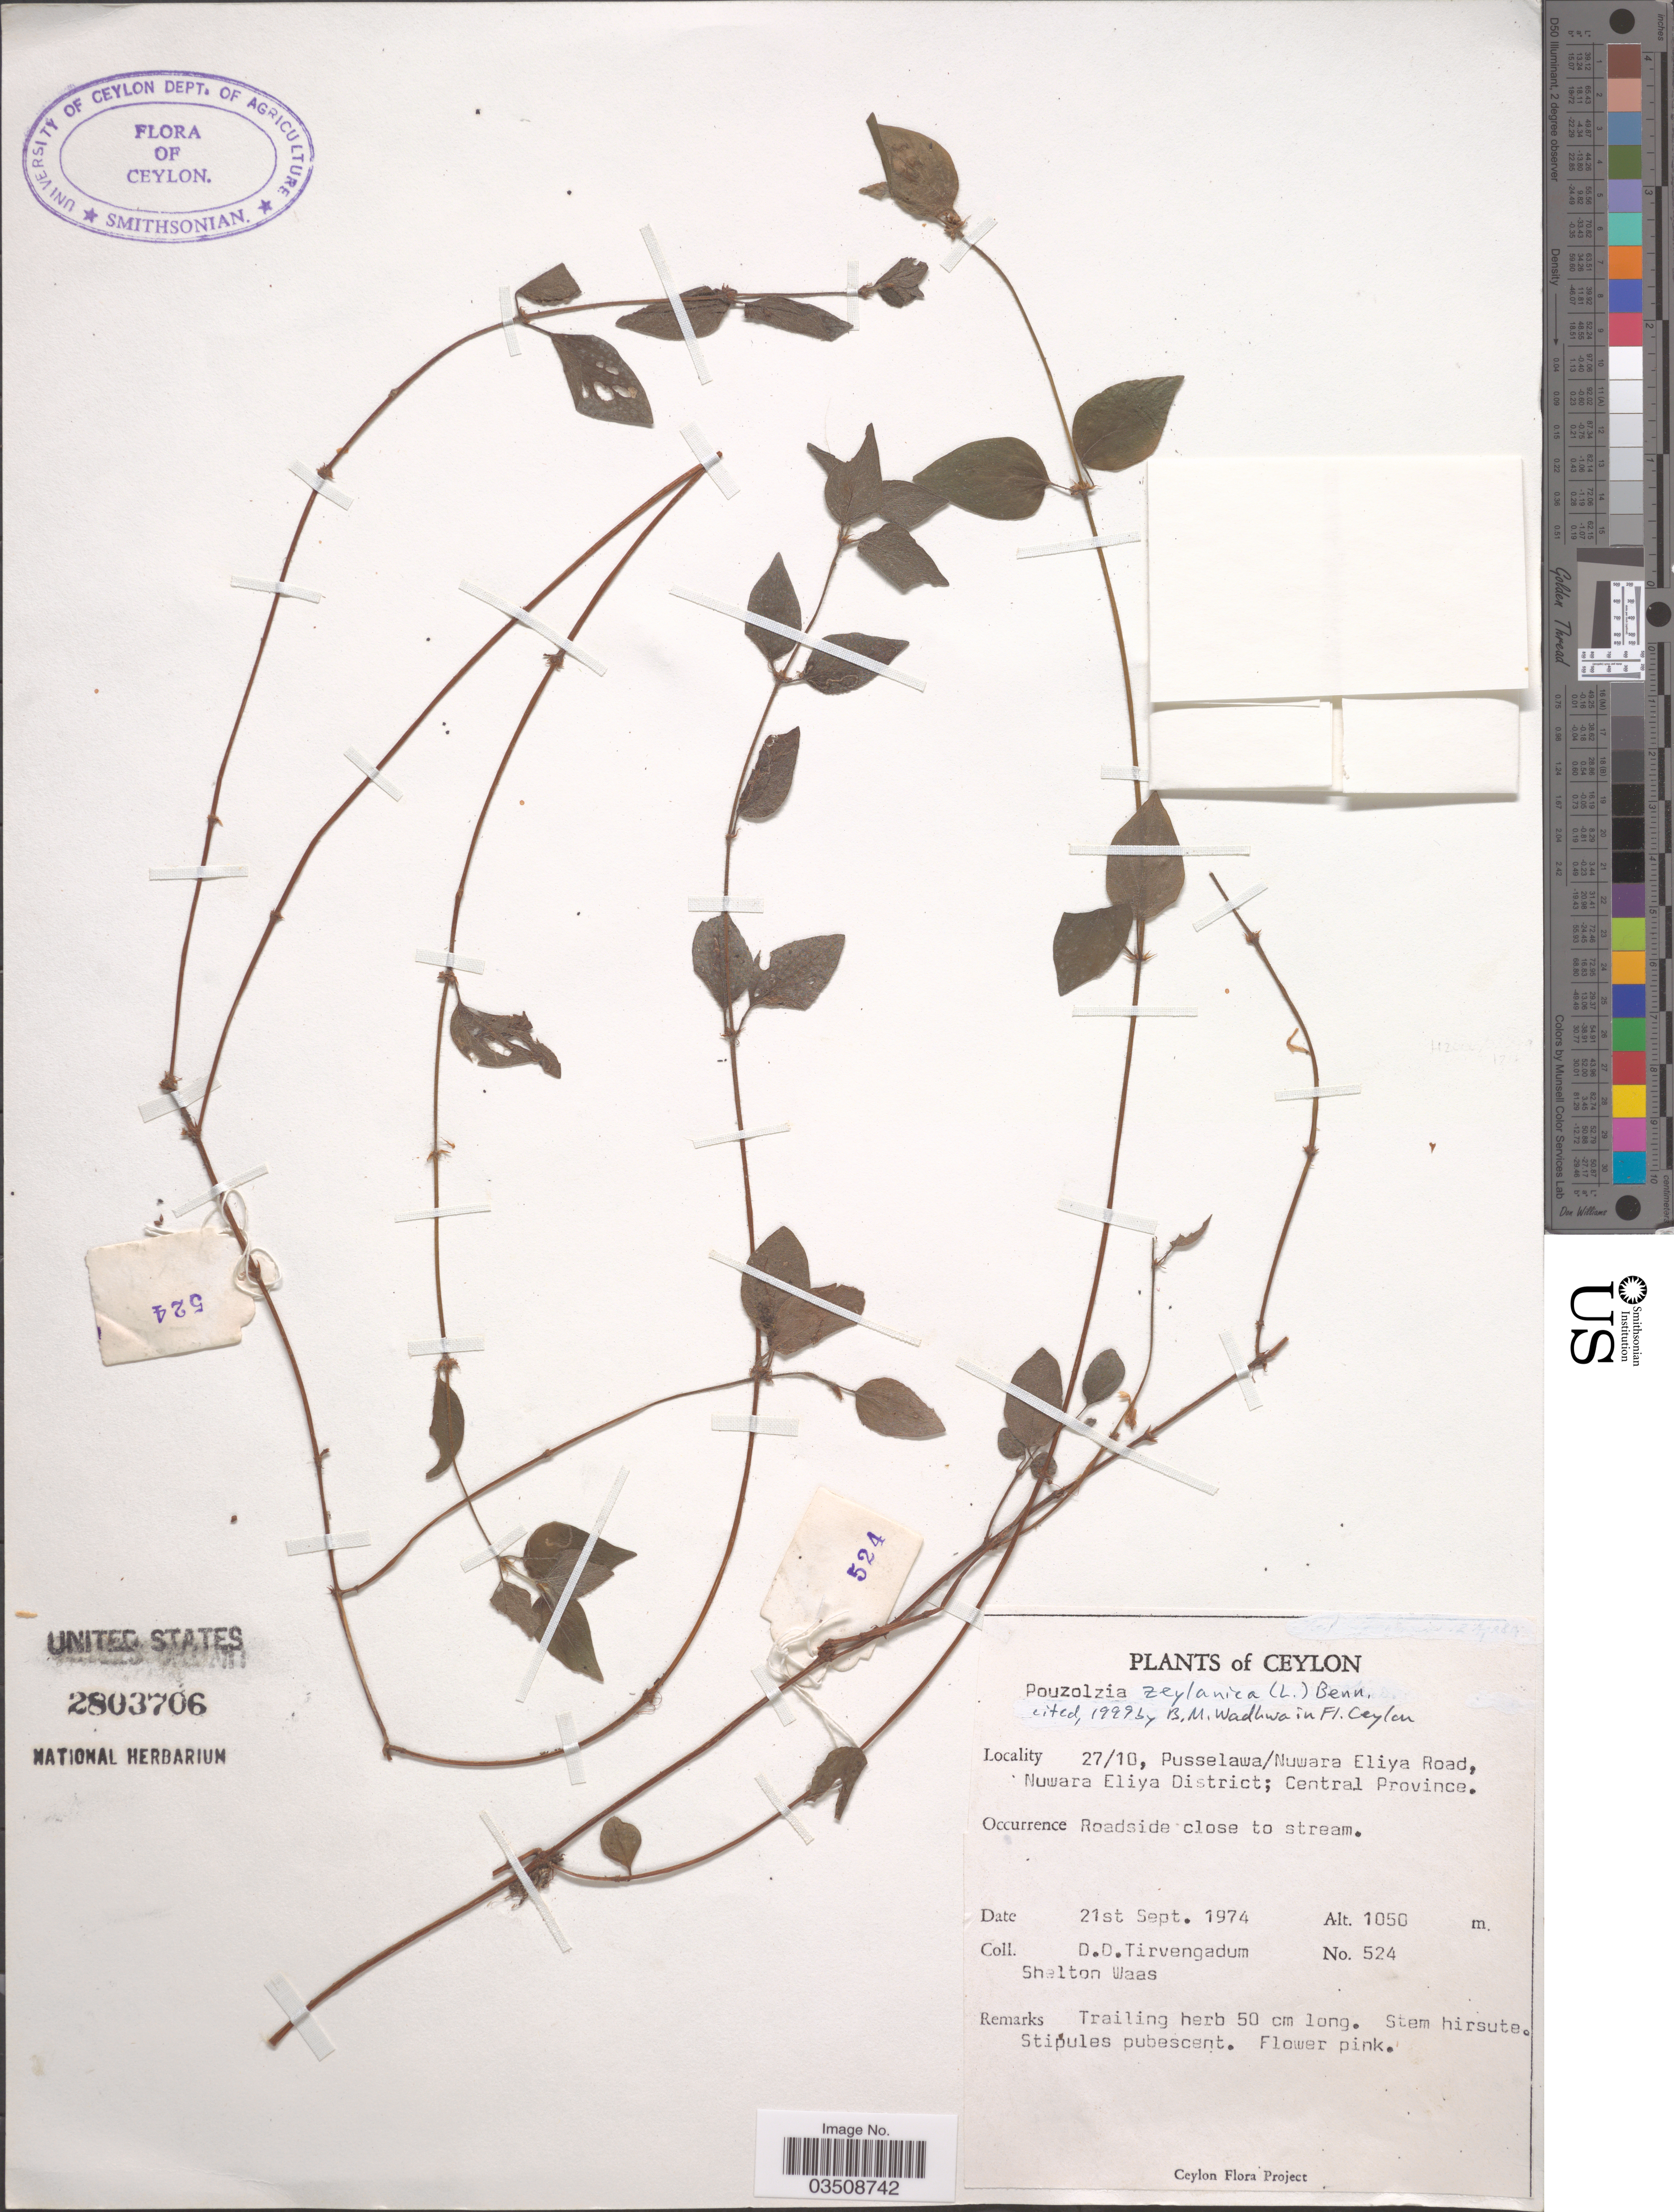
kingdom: Plantae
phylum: Tracheophyta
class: Magnoliopsida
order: Rosales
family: Urticaceae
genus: Pouzolzia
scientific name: Pouzolzia zeylanica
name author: (L.) Benn.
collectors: D. Tivengadum & S. Waas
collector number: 524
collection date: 1974-09-21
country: Sri Lanka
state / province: Central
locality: Ceylon. 27/10, Pusselawa/Nuwara Eliya Road, Nuwara Eliya District.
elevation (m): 1050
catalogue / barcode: US 2803706